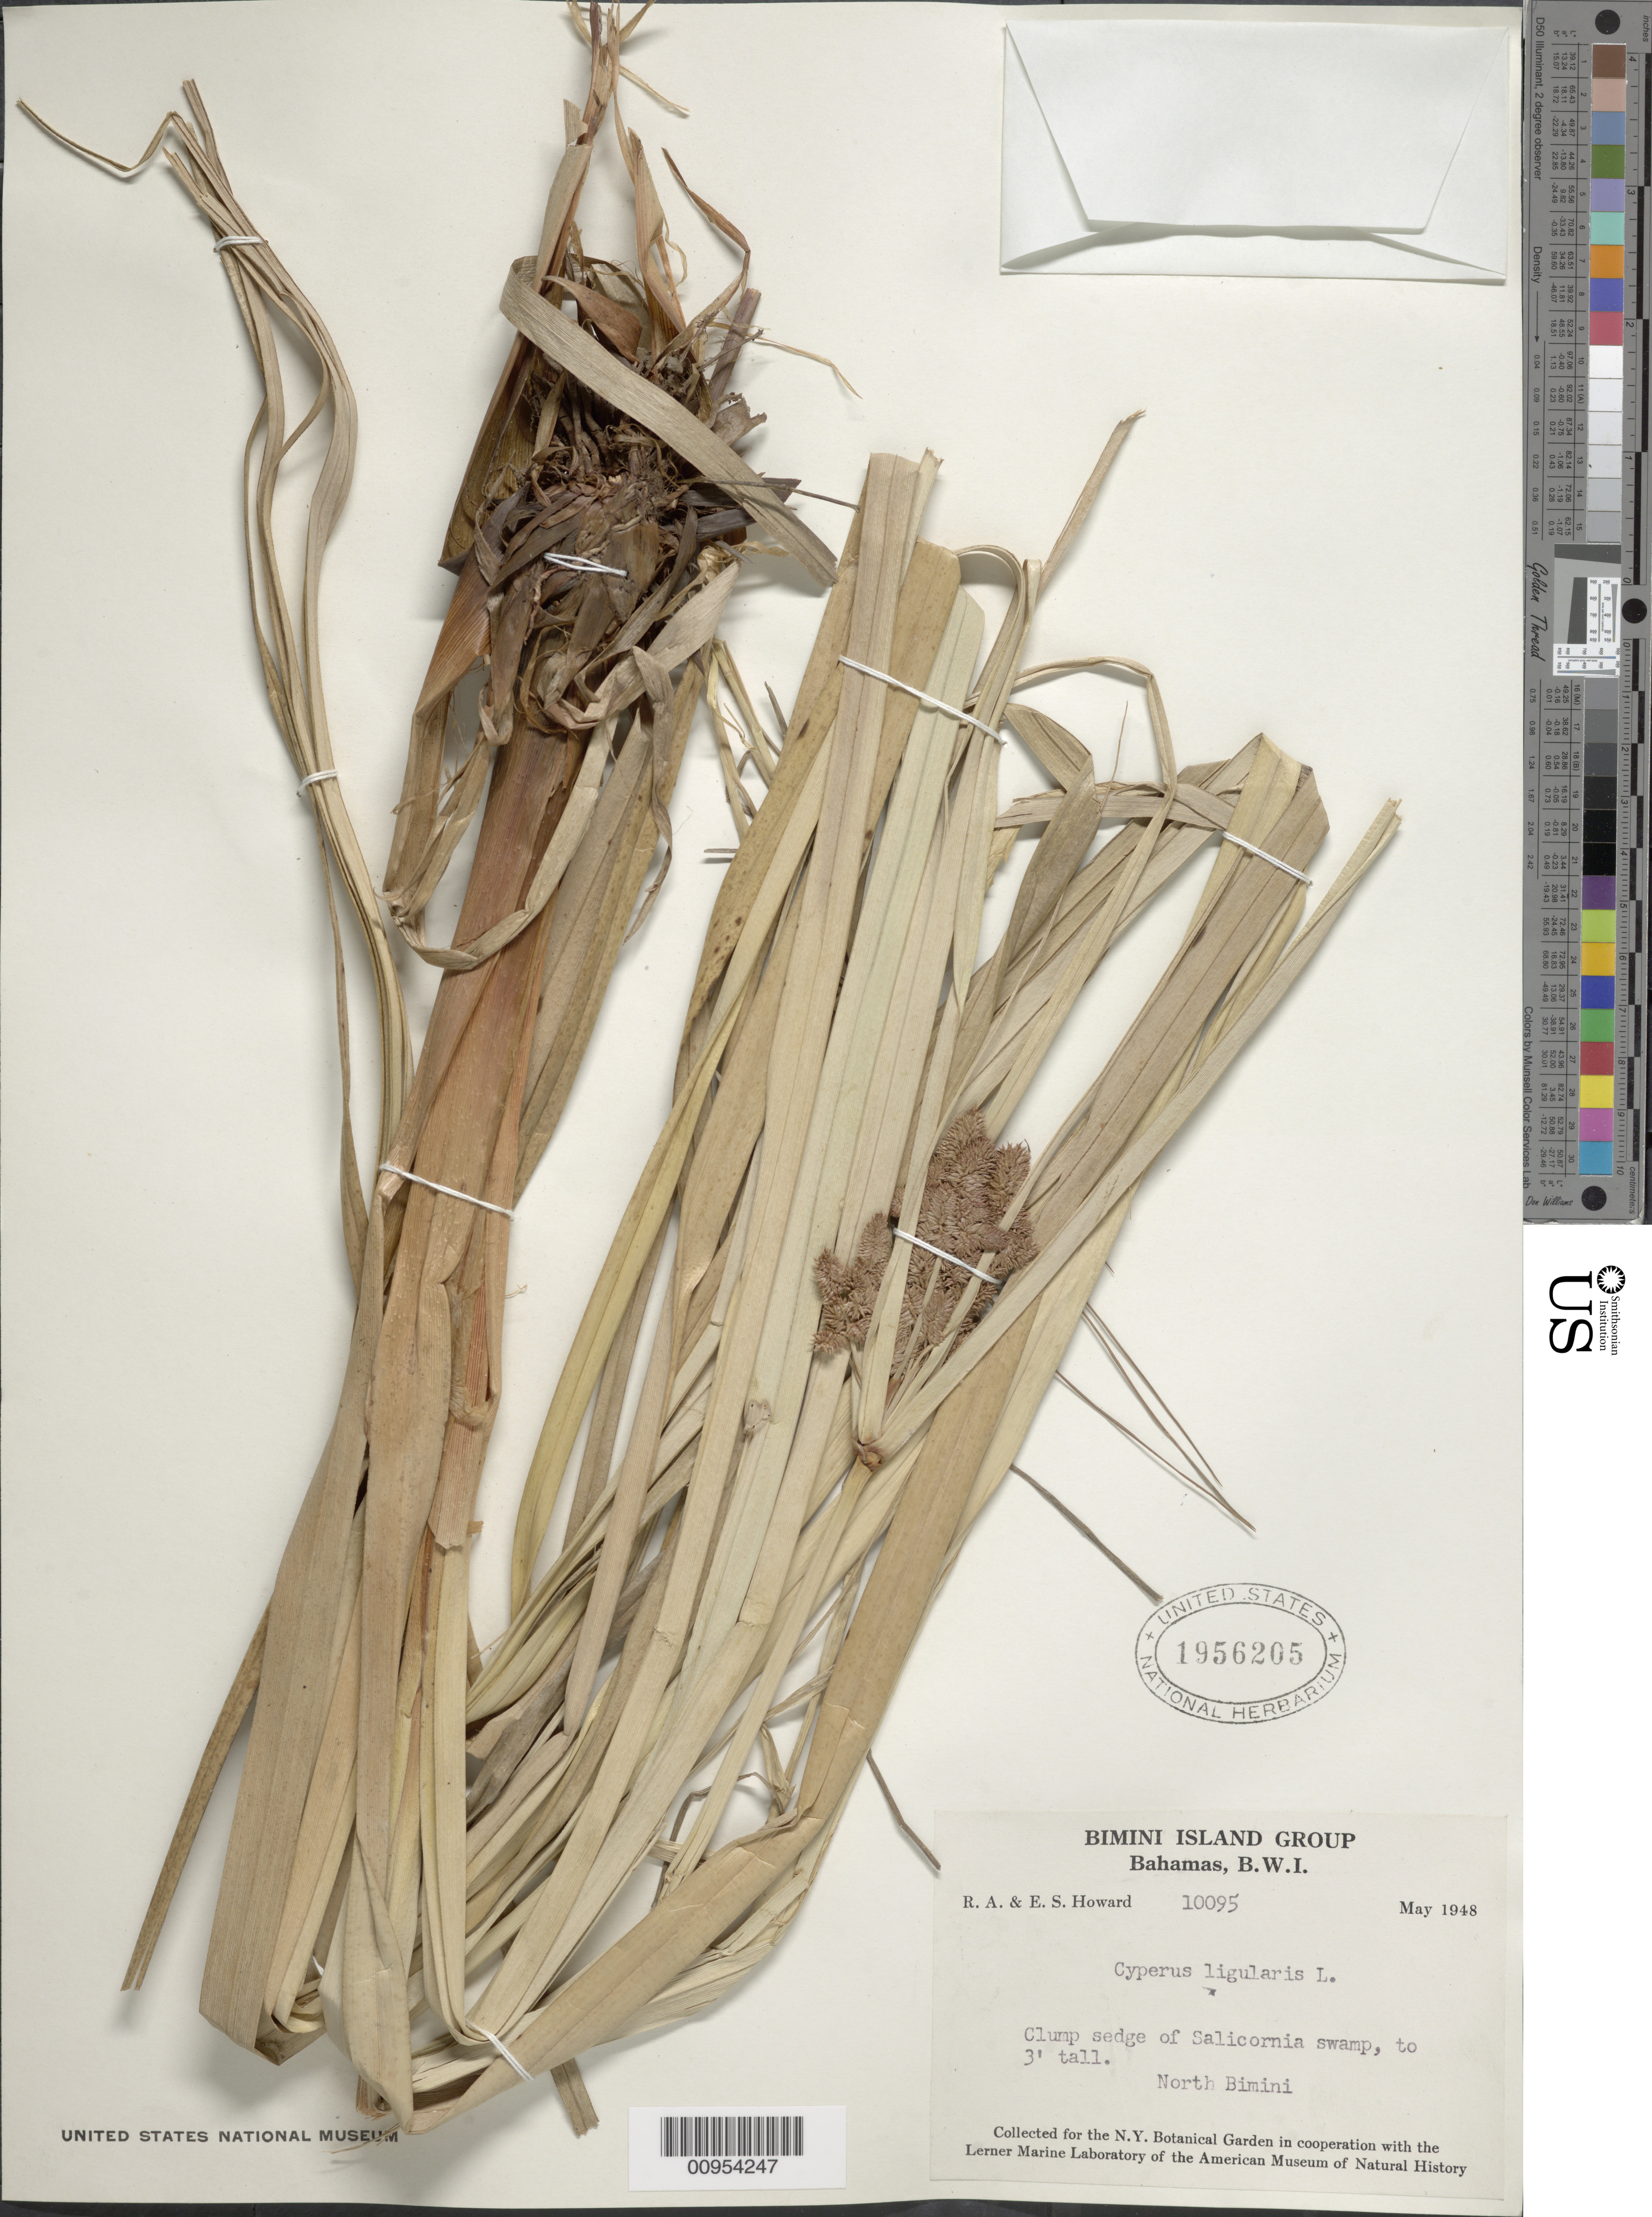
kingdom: Plantae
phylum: Tracheophyta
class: Liliopsida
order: Poales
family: Cyperaceae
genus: Cyperus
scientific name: Cyperus ligularis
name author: L.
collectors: R. A. Howard & E. S. Howard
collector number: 10095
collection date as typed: May 1948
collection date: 1948-05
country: Bahamas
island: North Bimini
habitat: Salicornia swamp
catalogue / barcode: US 1956205